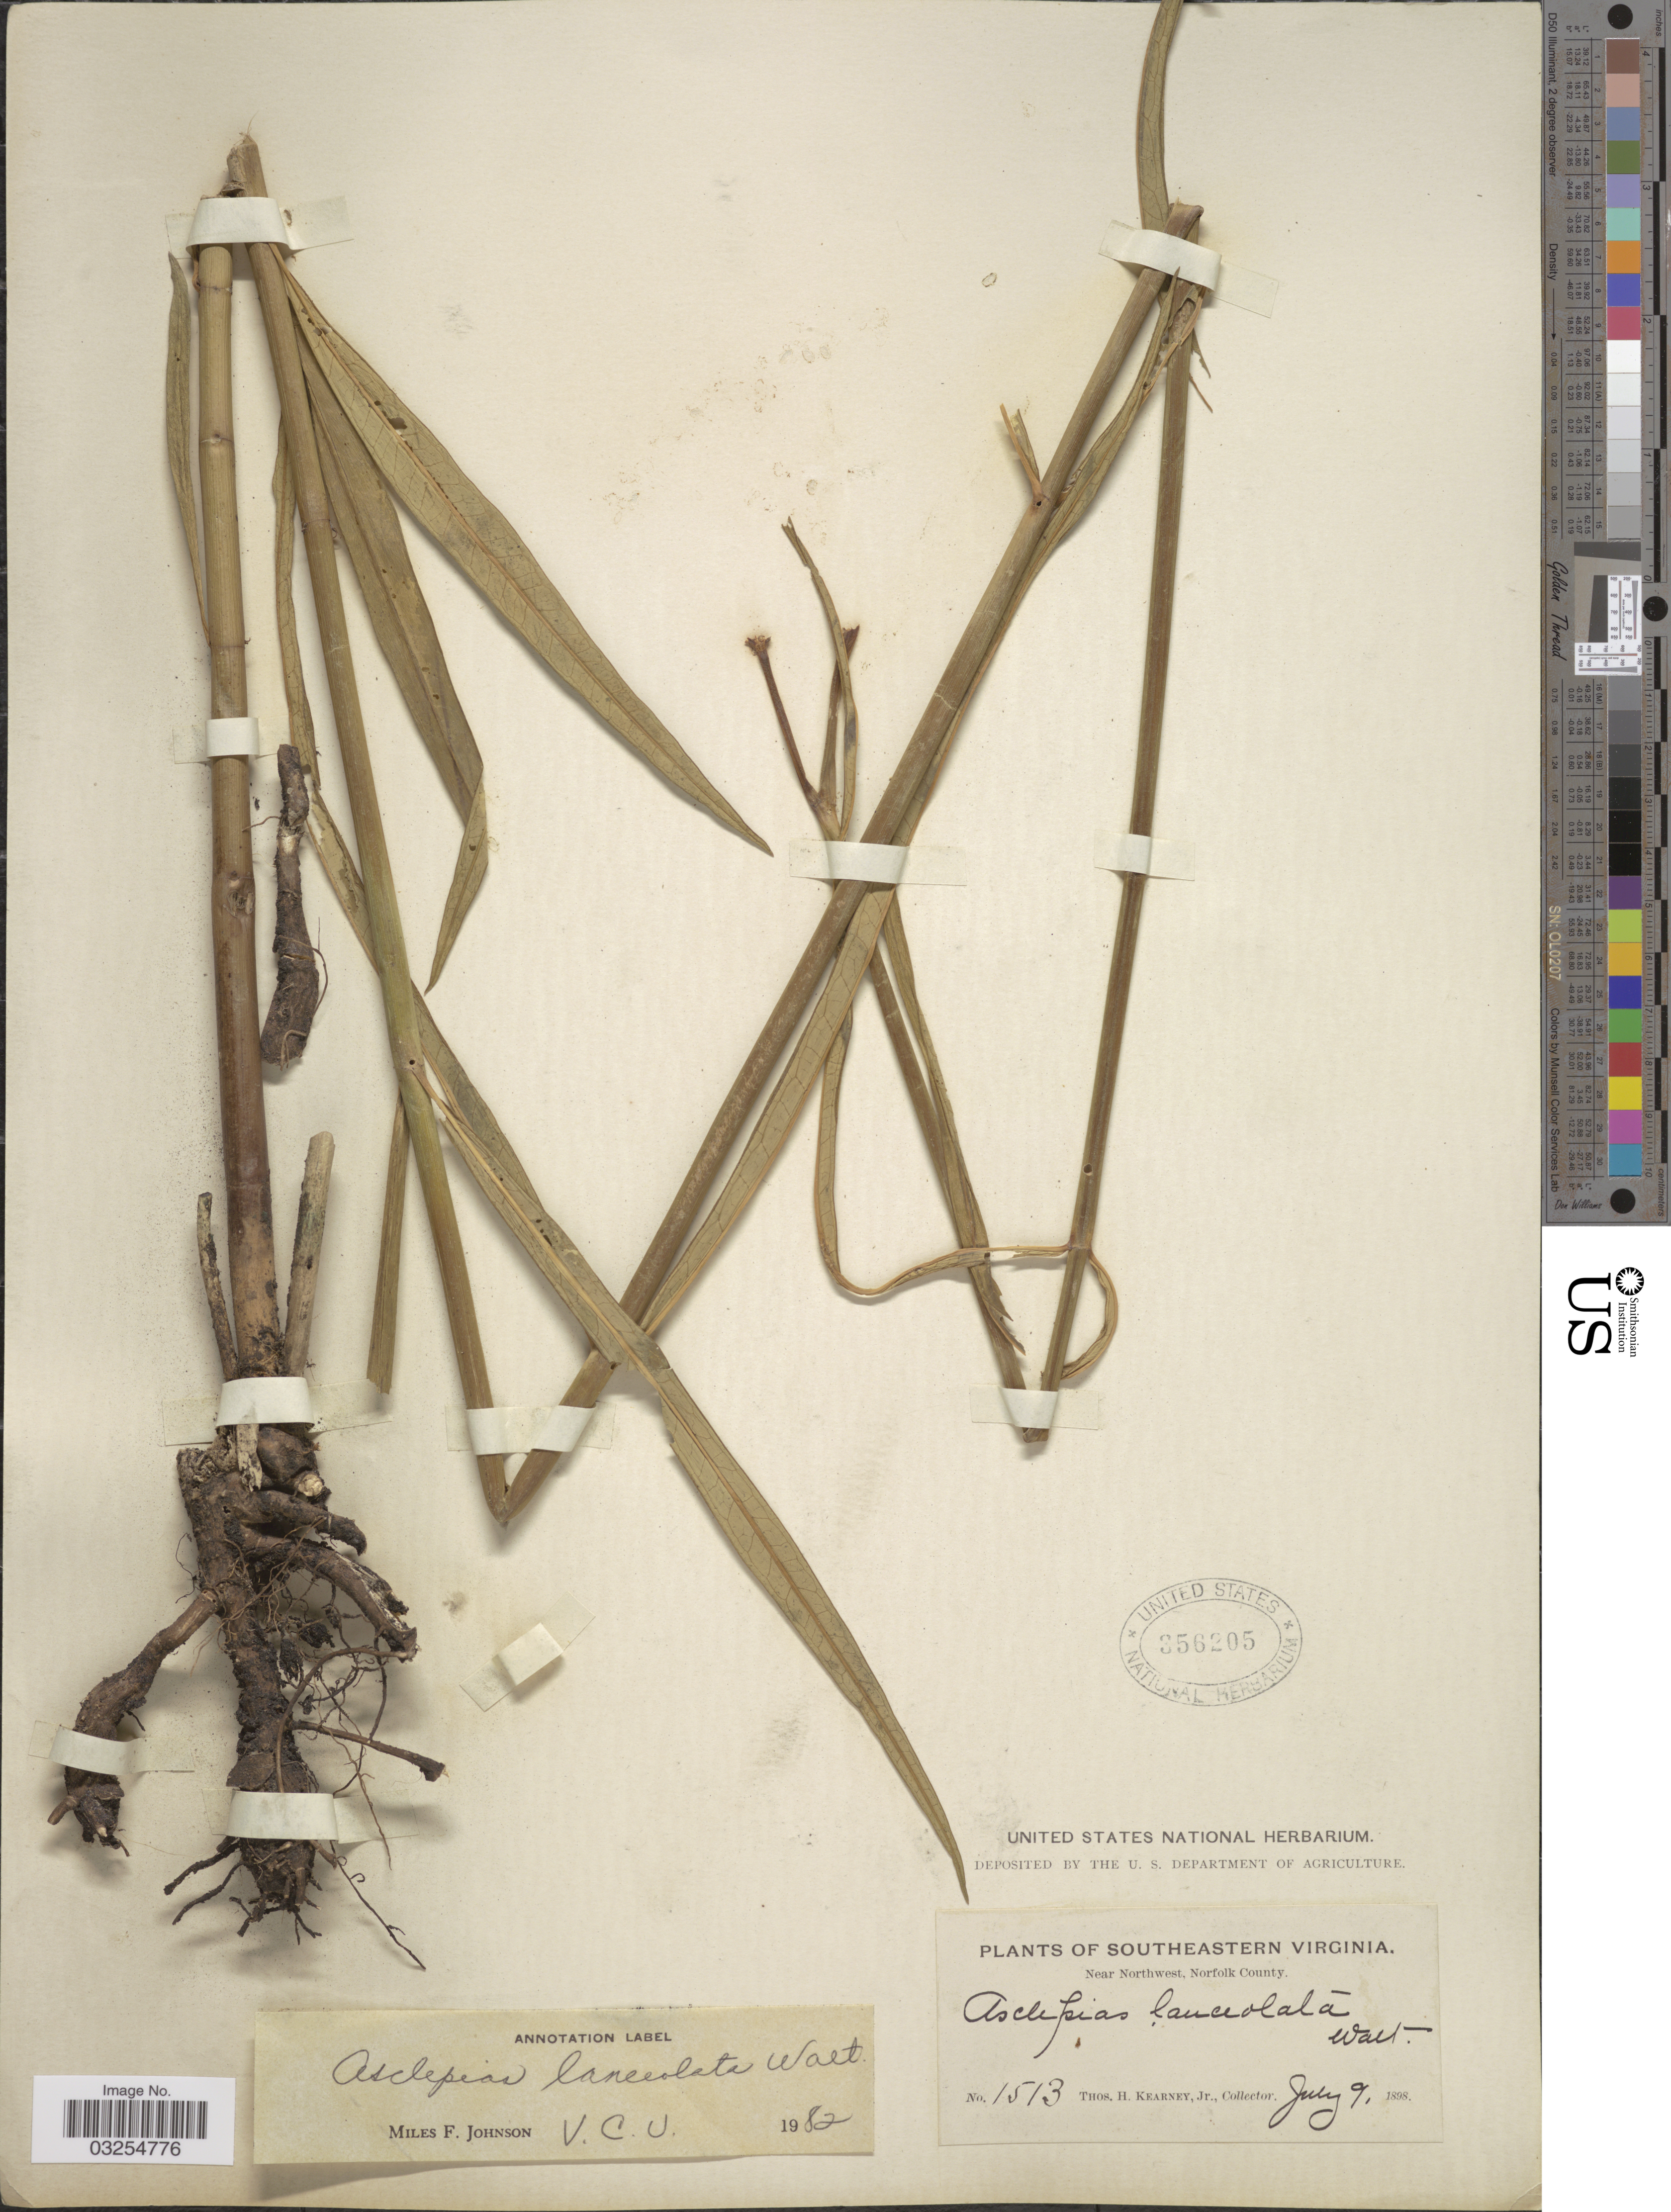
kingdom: Plantae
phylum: Tracheophyta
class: Magnoliopsida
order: Gentianales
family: Apocynaceae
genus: Asclepias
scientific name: Asclepias lanceolata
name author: Walter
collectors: T. H. Kearney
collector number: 1513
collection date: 1898-07-09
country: United States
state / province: Virginia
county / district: City of Chesapeake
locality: Southeastern Virginia. Near Northwest, Norfolk County.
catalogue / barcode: US 356205